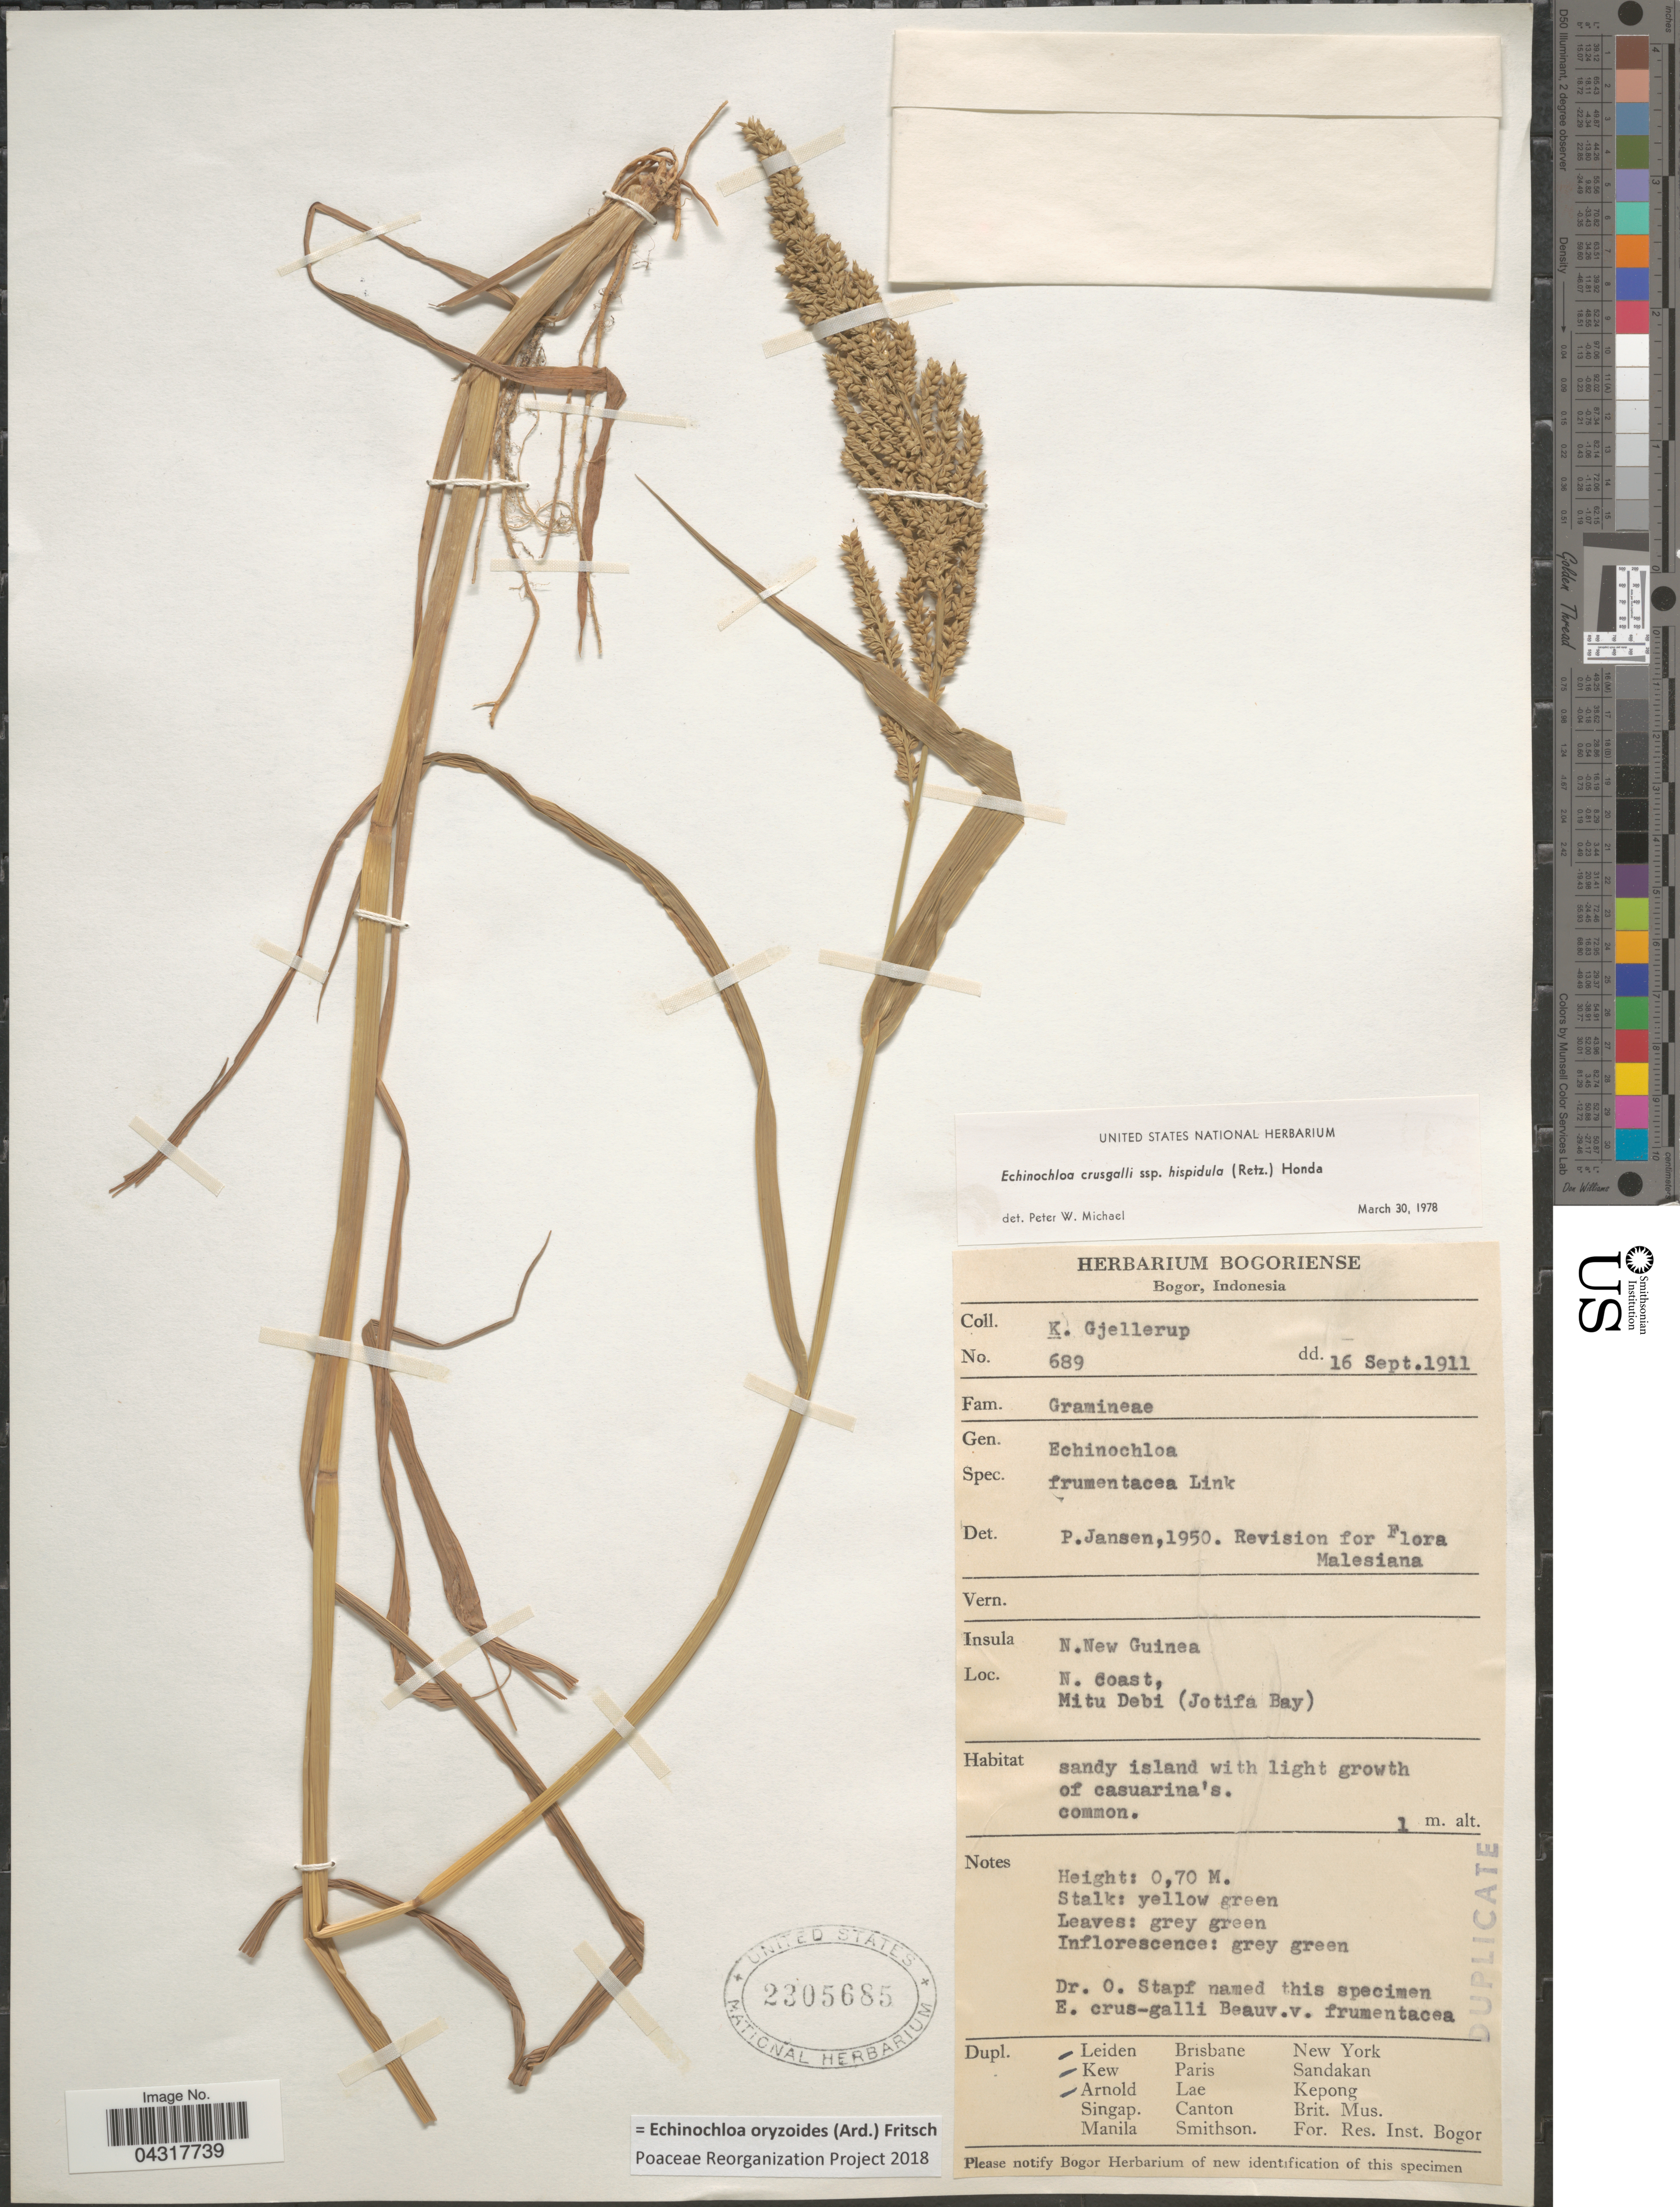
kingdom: Plantae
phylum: Tracheophyta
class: Liliopsida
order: Poales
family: Poaceae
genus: Echinochloa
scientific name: Echinochloa oryzoides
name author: (Ard.) Fritsch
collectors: K. Gjellerup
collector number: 689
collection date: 1911-09-16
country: Indonesia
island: New Guinea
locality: Insula N. New Guinea. N. Coast, Mitu Debi (Jotifa Bay).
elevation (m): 1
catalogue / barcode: US 2305685